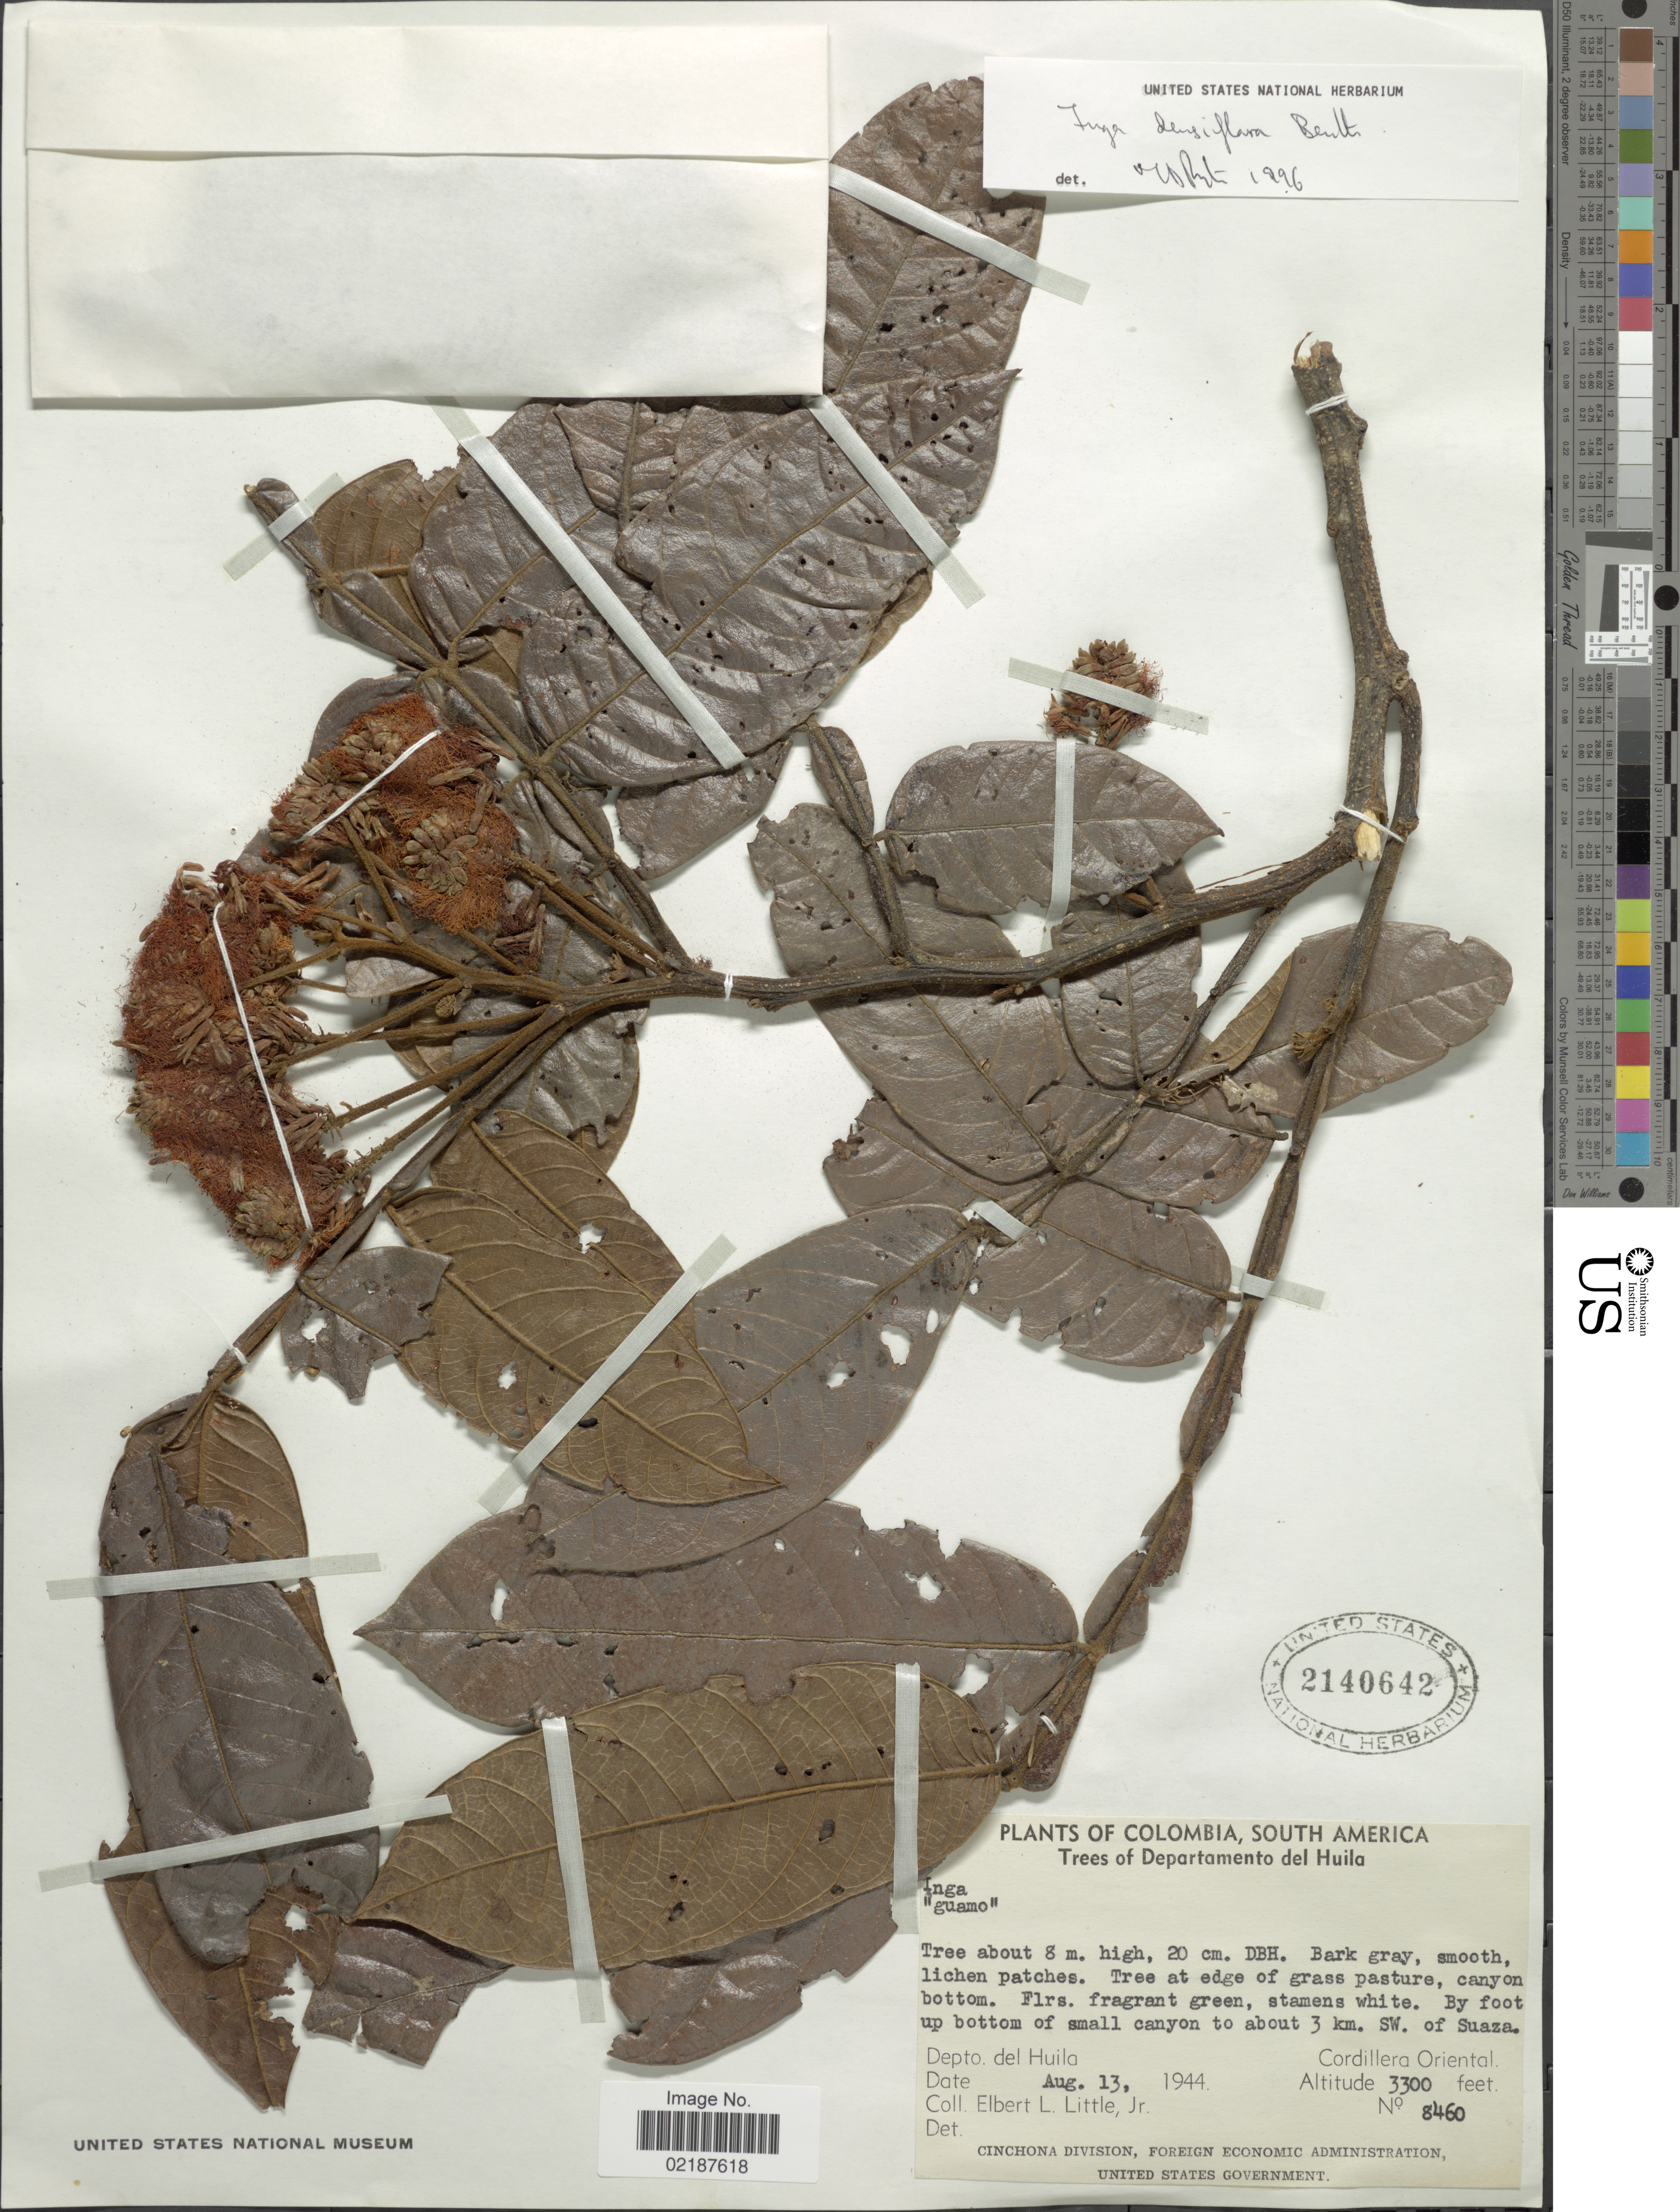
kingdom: Plantae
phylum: Tracheophyta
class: Magnoliopsida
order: Fabales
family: Fabaceae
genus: Inga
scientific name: Inga densiflora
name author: Benth.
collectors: E. L. Little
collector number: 8460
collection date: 1944-08-13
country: Colombia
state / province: Huila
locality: By foot up bottom of small canyon to about 3 km. SW. of Suaza. Depto. del Huila, Cordillera Oriental.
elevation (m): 3300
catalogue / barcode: US 2140642